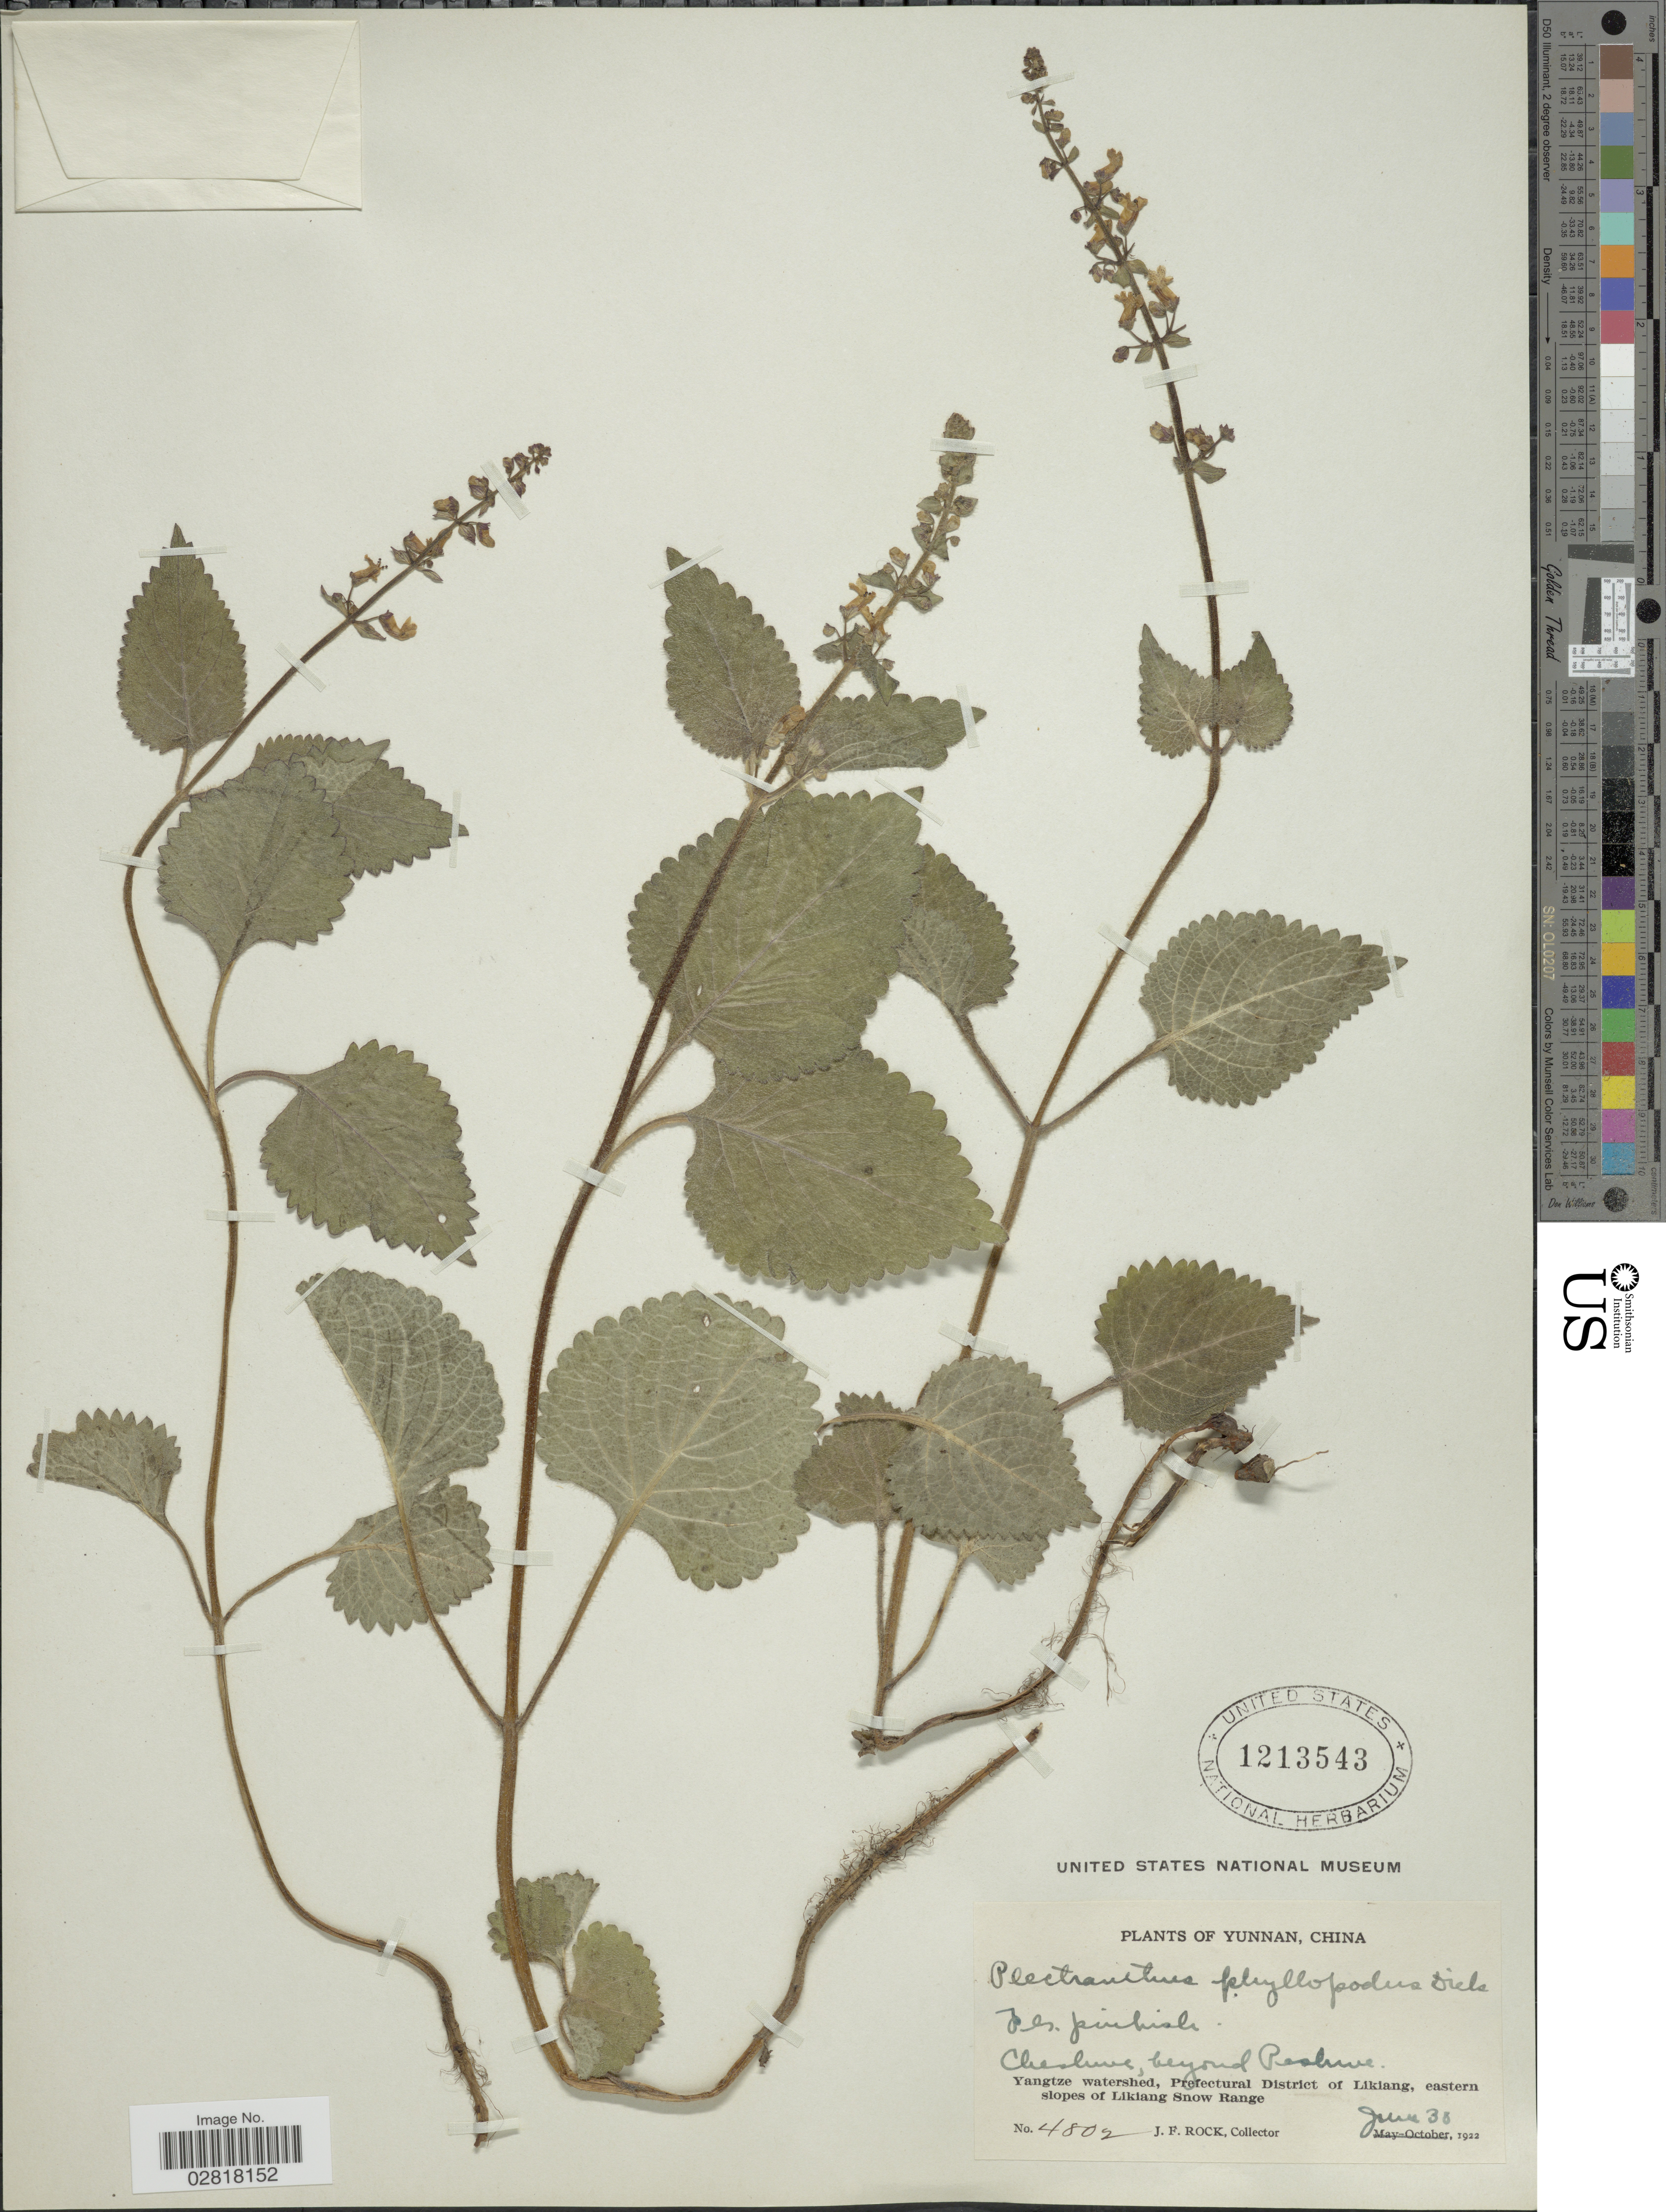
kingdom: Plantae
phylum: Tracheophyta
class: Magnoliopsida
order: Lamiales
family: Lamiaceae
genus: Plectranthus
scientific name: Plectranthus phyllopodus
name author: Diels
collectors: J. Rock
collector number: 4802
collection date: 1922-06-30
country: China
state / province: Yunnan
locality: Cheshive beyond Peshive, Yangtze watershed, Prefectural District of Likiang, eastern slopes of Likiang Snow Range.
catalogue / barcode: US 1213543